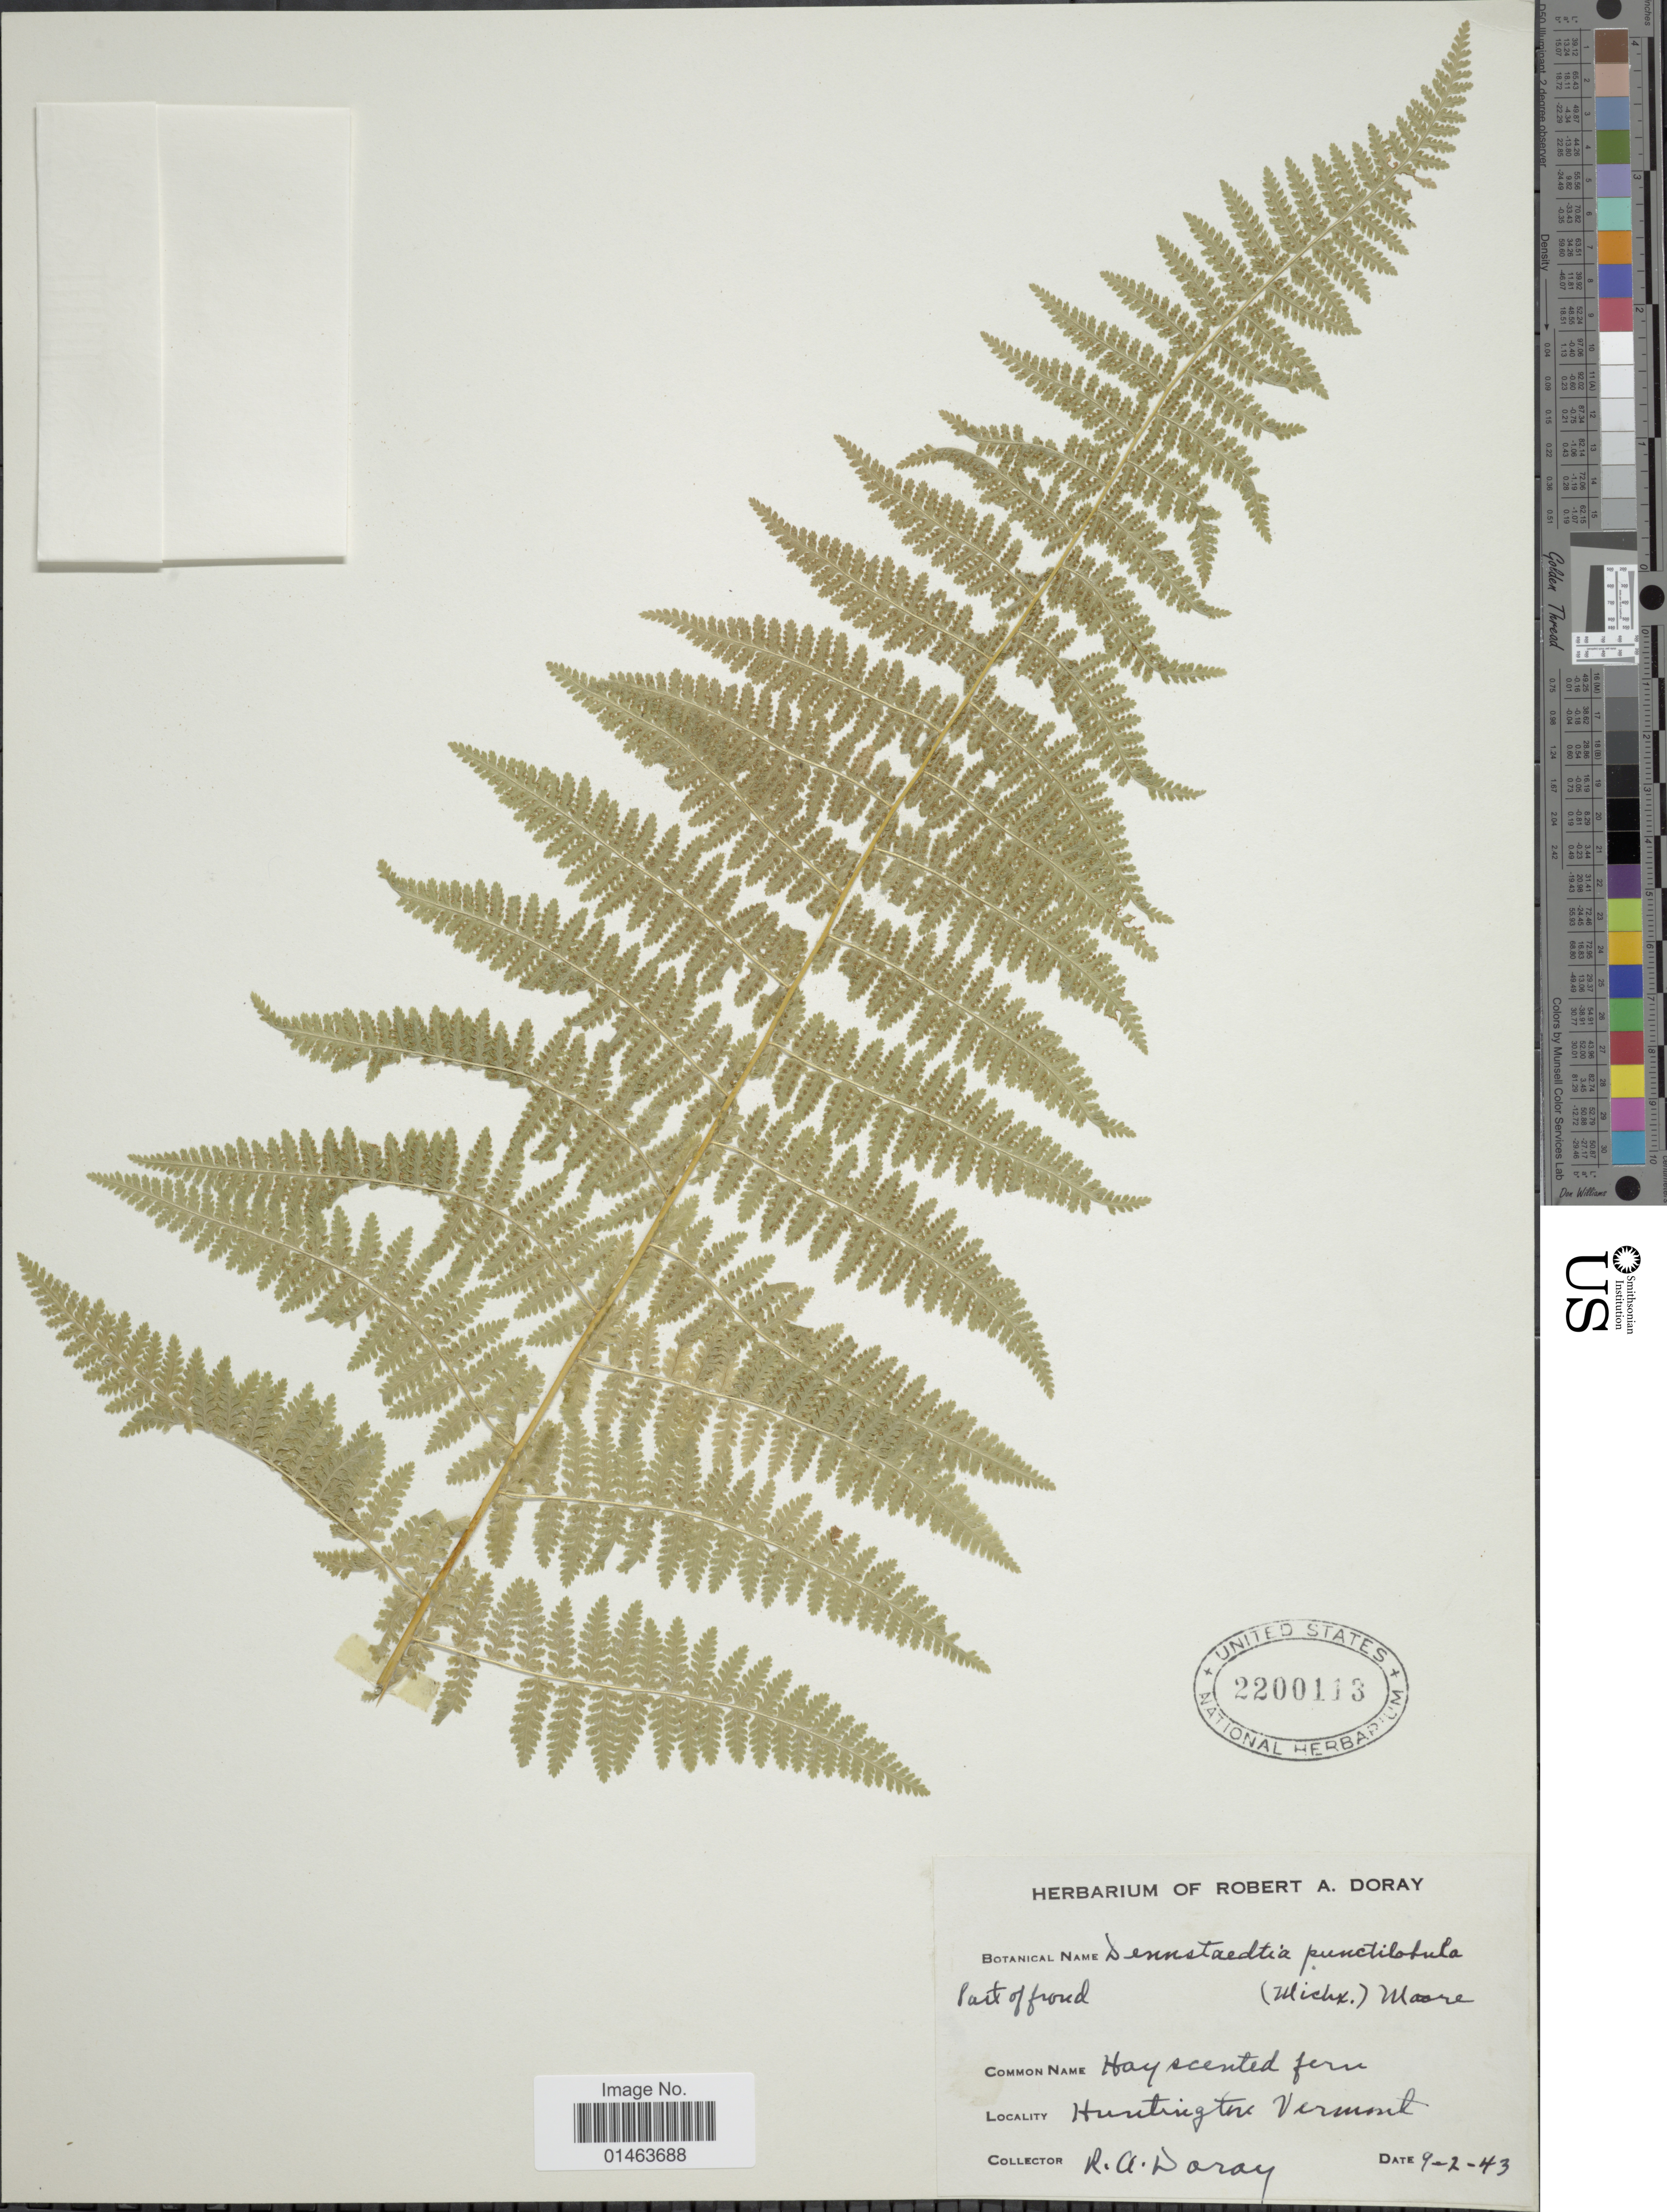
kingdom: Plantae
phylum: Tracheophyta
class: Polypodiopsida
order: Polypodiales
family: Dennstaedtiaceae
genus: Dennstaedtia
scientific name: Dennstaedtia punctilobula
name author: (Michx.) T. Moore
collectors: R. Doray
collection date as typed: Transcribed d/m/y: 2/9/43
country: United States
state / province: Vermont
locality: Huntingtere.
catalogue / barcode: US 2200113